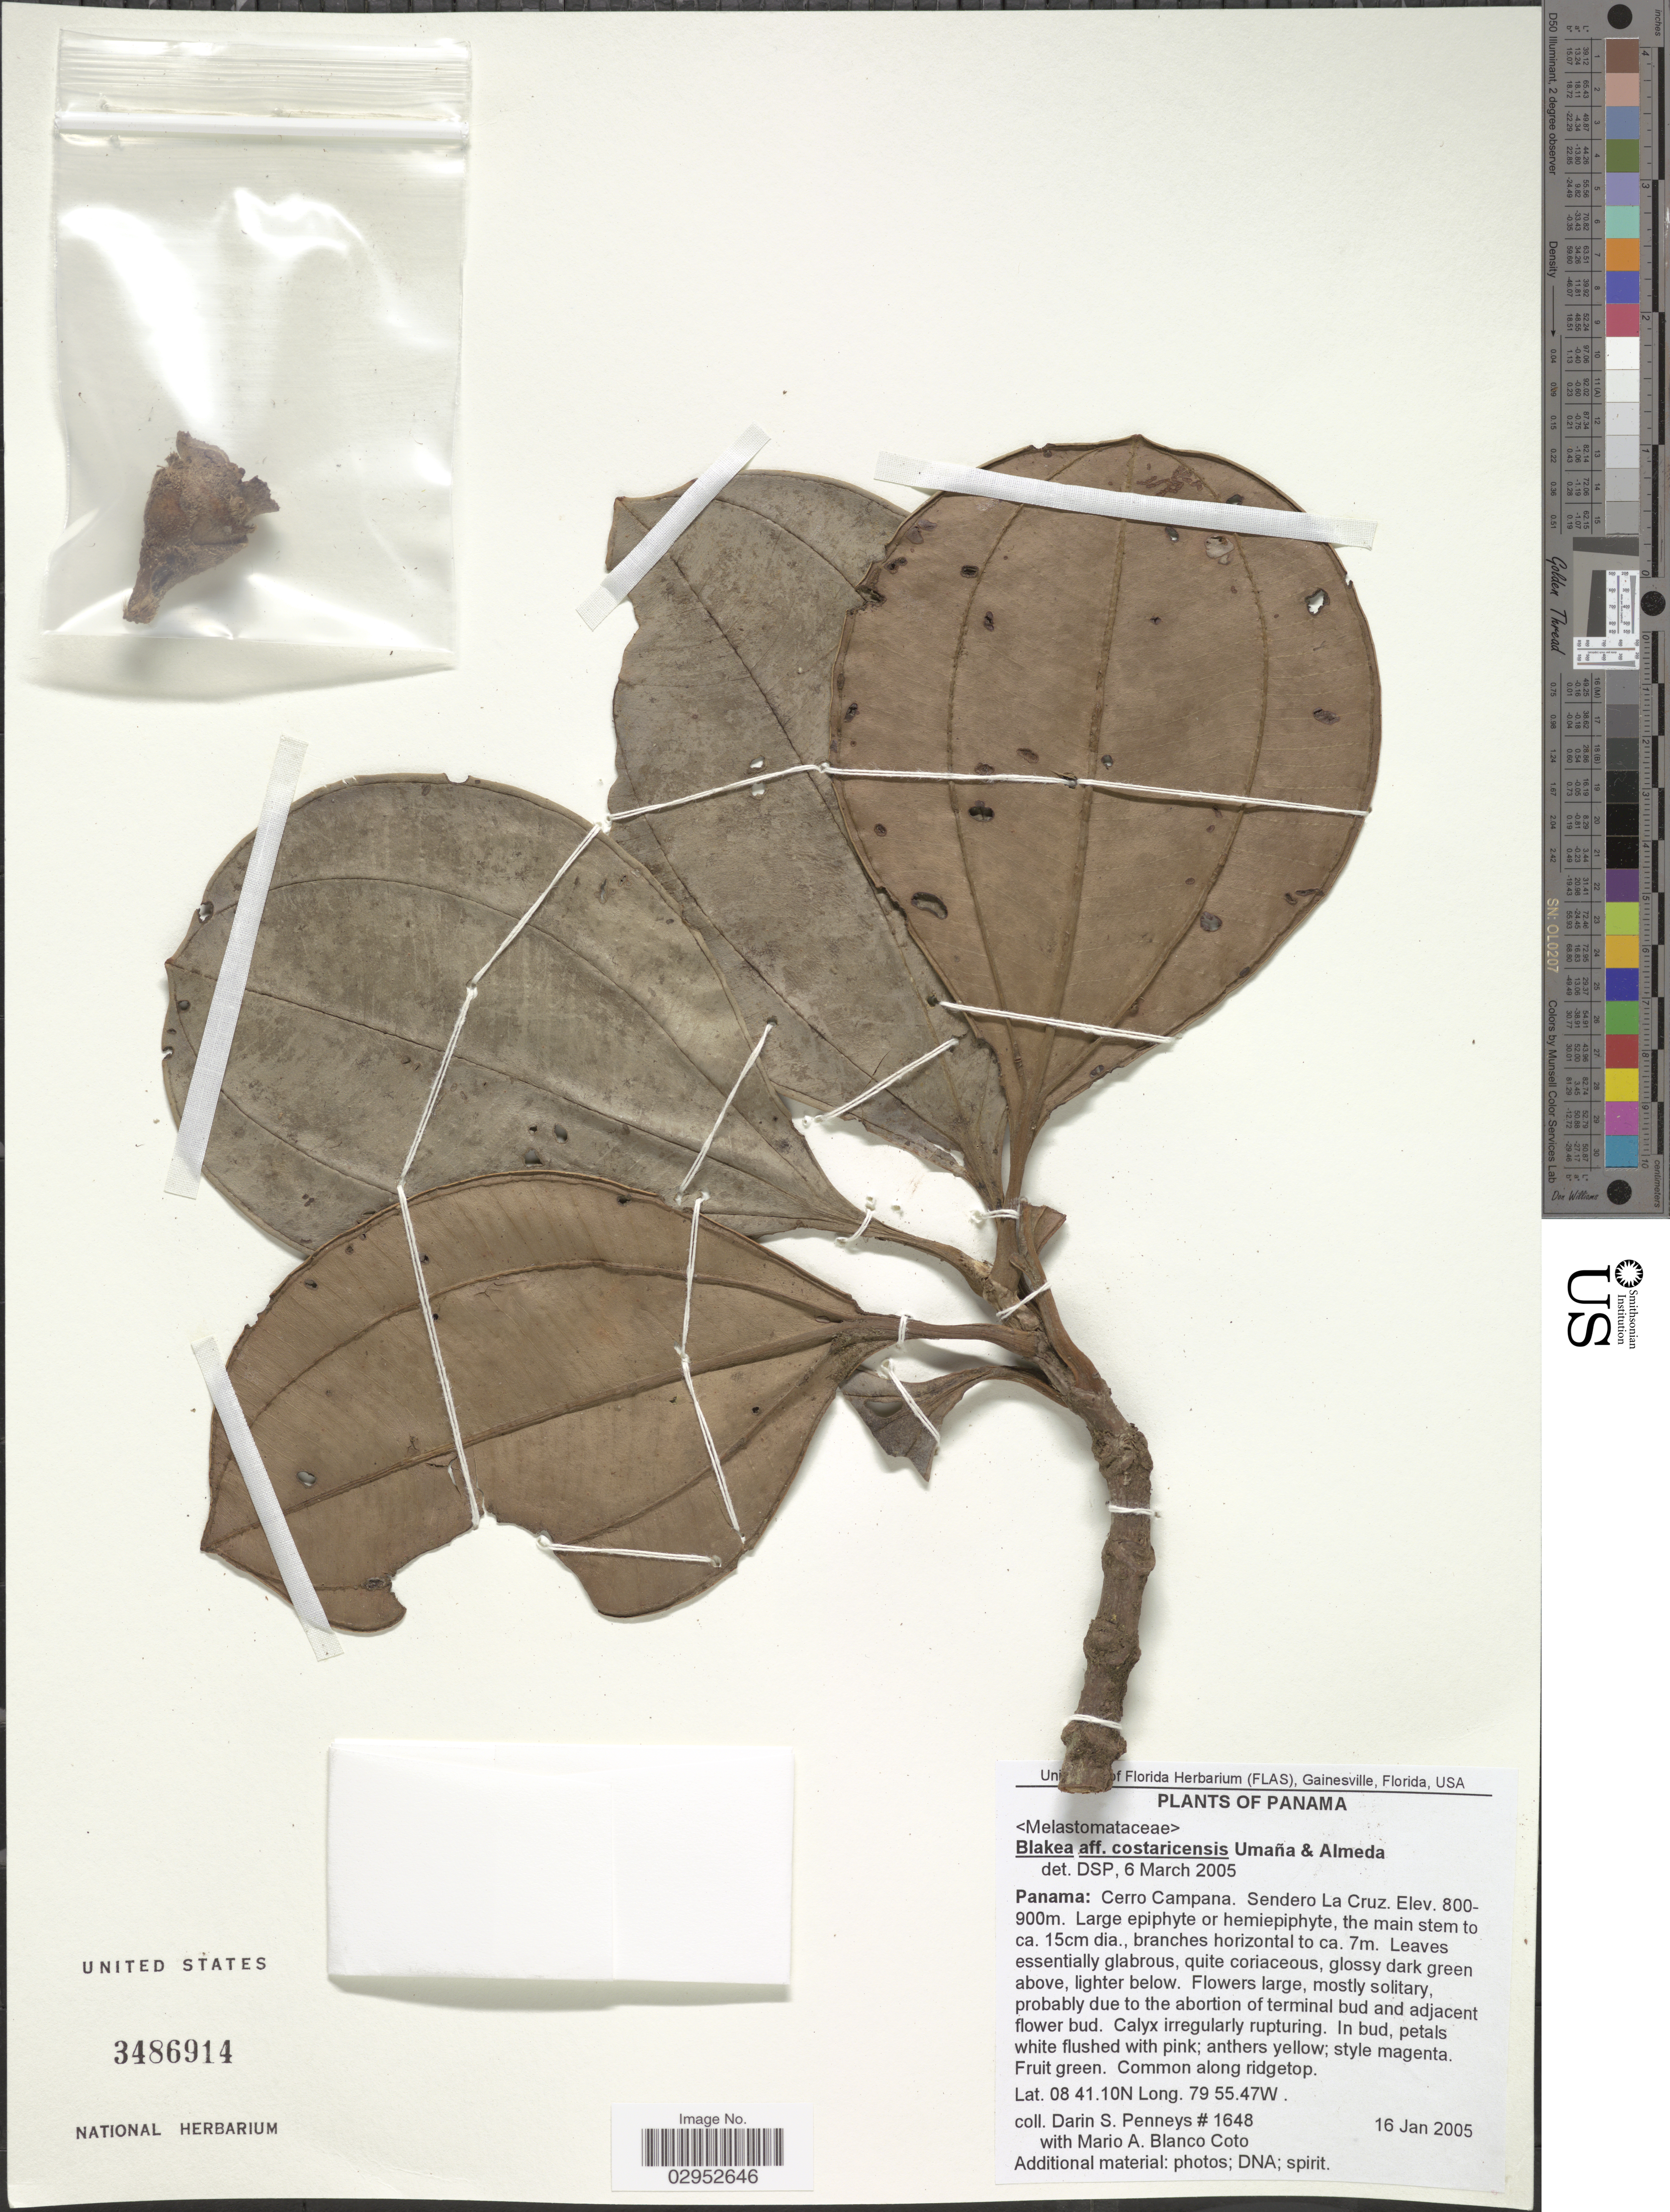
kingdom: Plantae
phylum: Tracheophyta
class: Magnoliopsida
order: Myrtales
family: Melastomataceae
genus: Blakea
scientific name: Blakea costaricensis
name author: Umaña & Almeda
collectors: D. S. Penneys & M. Blanco Coto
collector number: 1648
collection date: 2005-01-16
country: Panama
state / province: Panamá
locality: Panama: Cerro Campana. Sendero La Cruz.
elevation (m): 800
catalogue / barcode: US 3486914